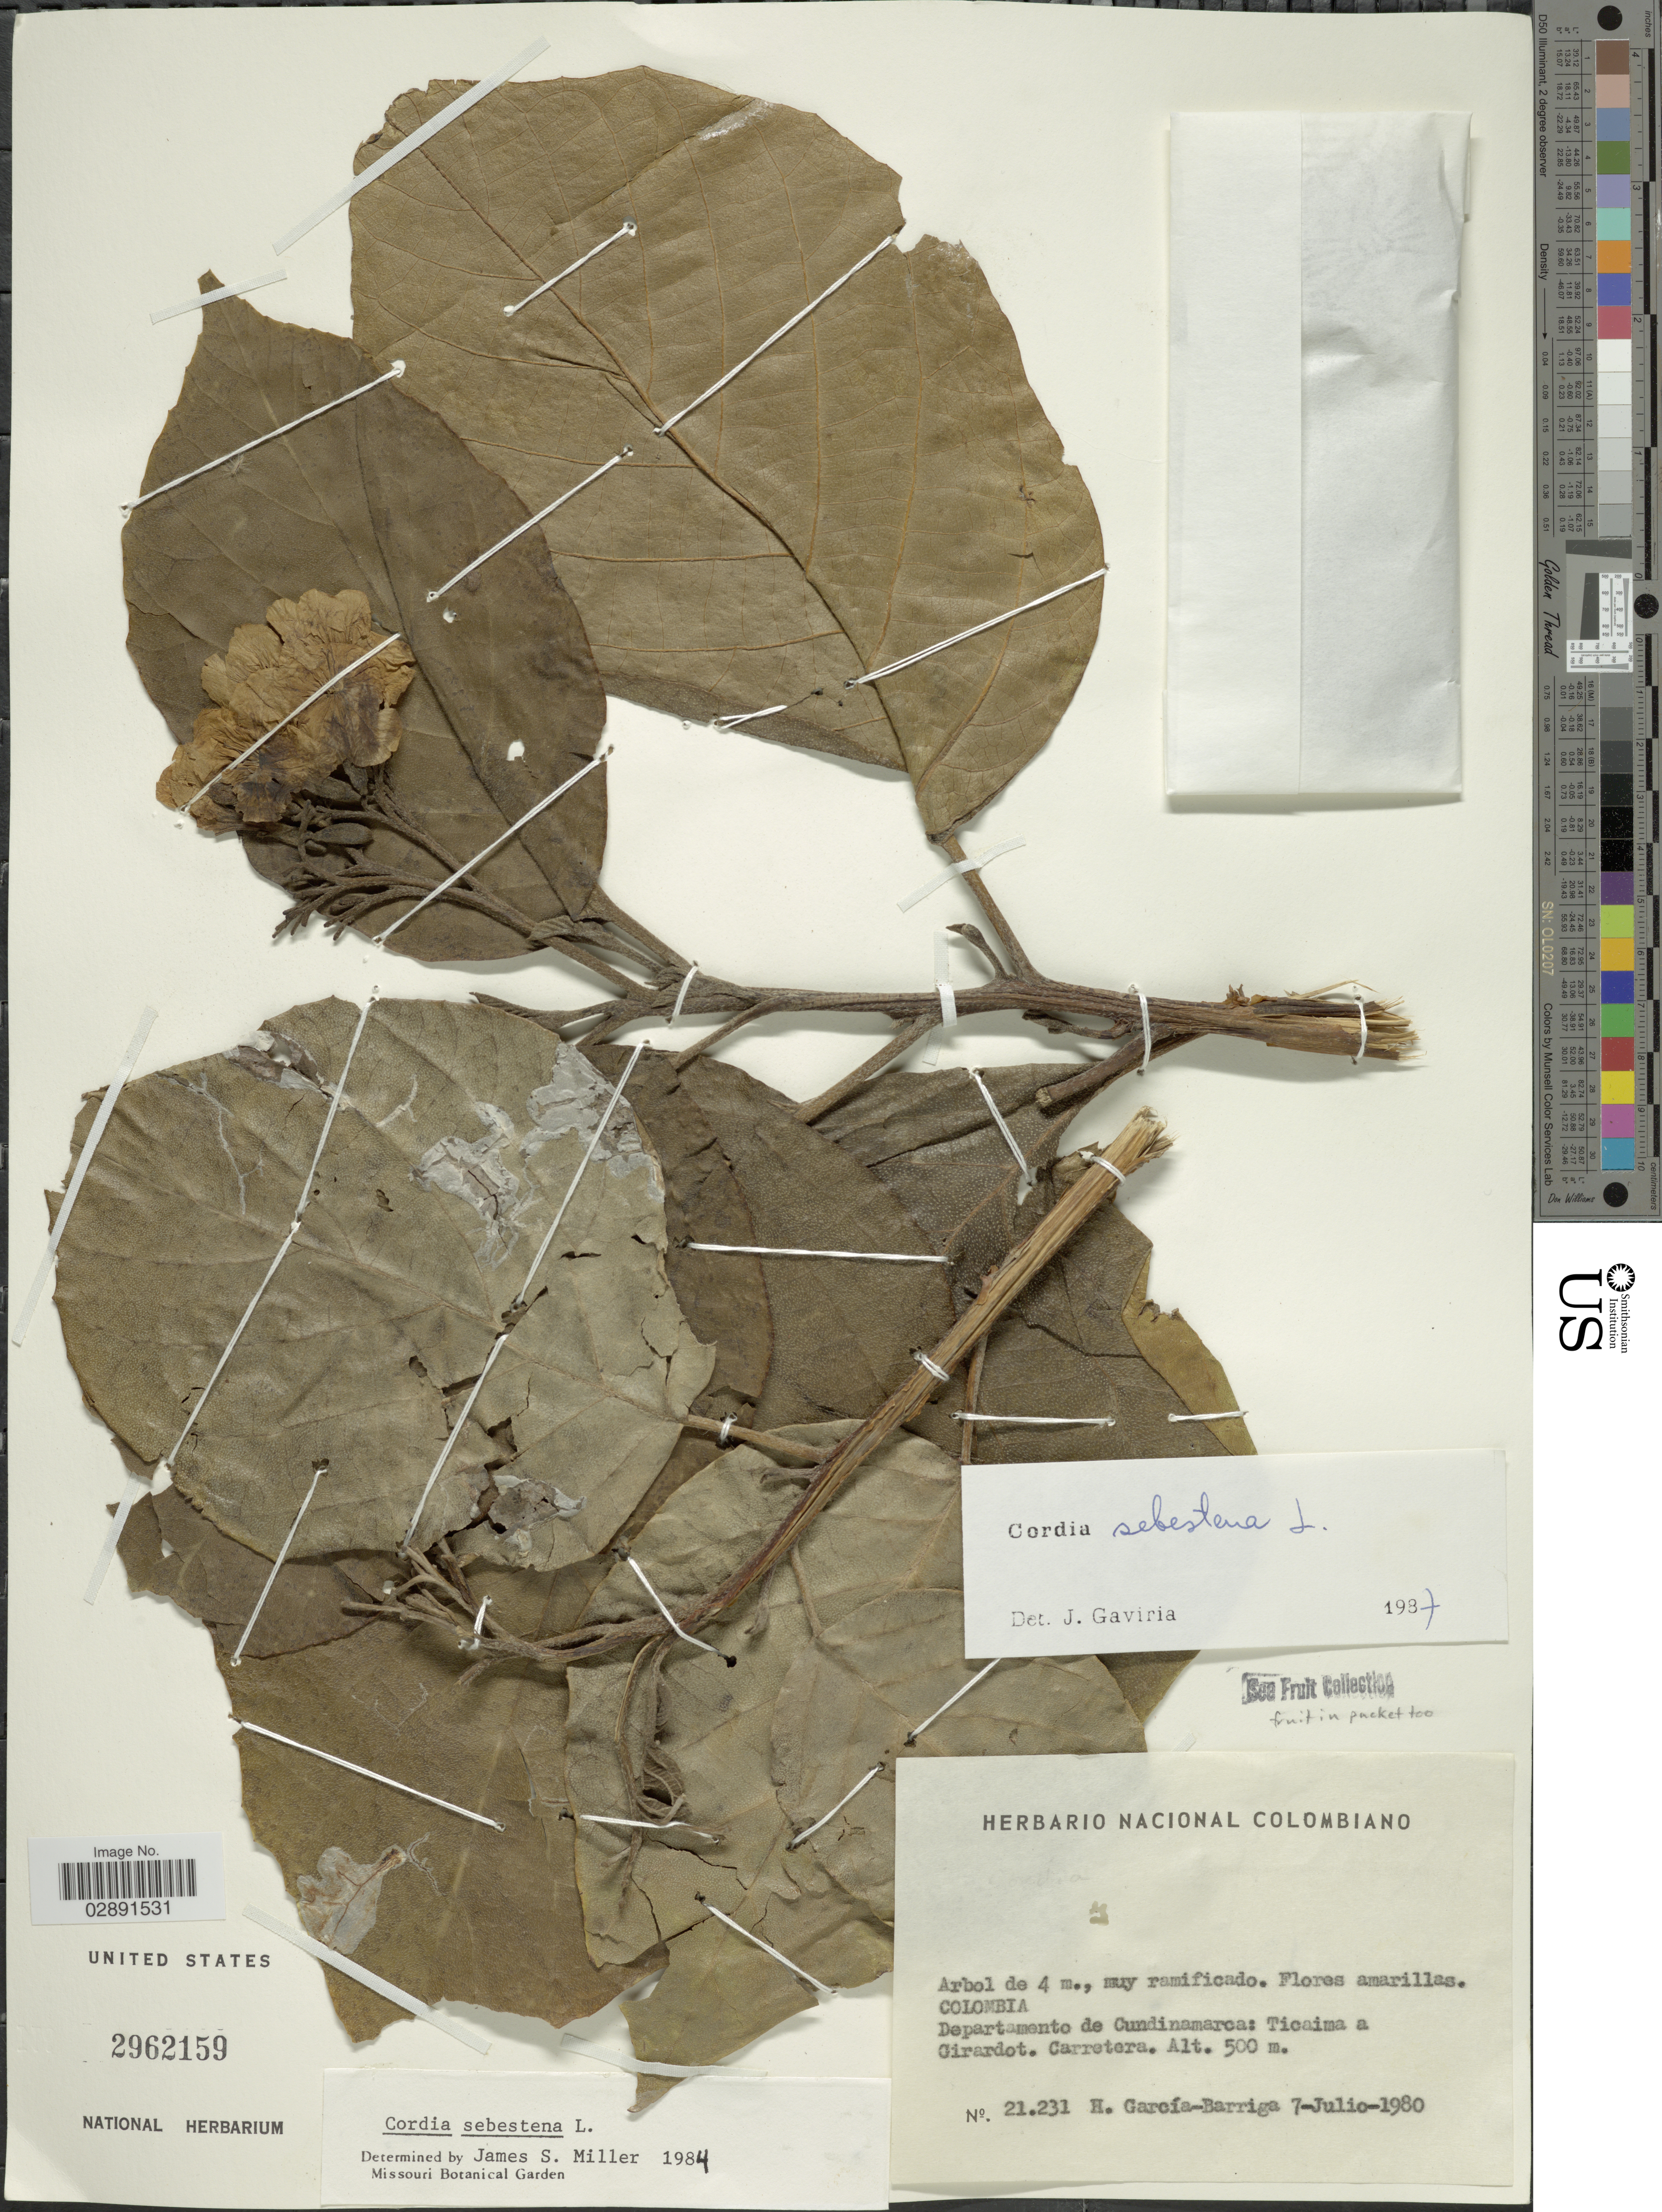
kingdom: Plantae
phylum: Tracheophyta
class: Magnoliopsida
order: Boraginales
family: Cordiaceae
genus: Cordia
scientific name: Cordia sebestena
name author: L.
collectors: H. García Barriga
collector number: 21231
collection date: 1980-07-07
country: Colombia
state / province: Cundinamarca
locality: Departamento de Cundinamarca: Ticaima a Girardot. Carretera.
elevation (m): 500